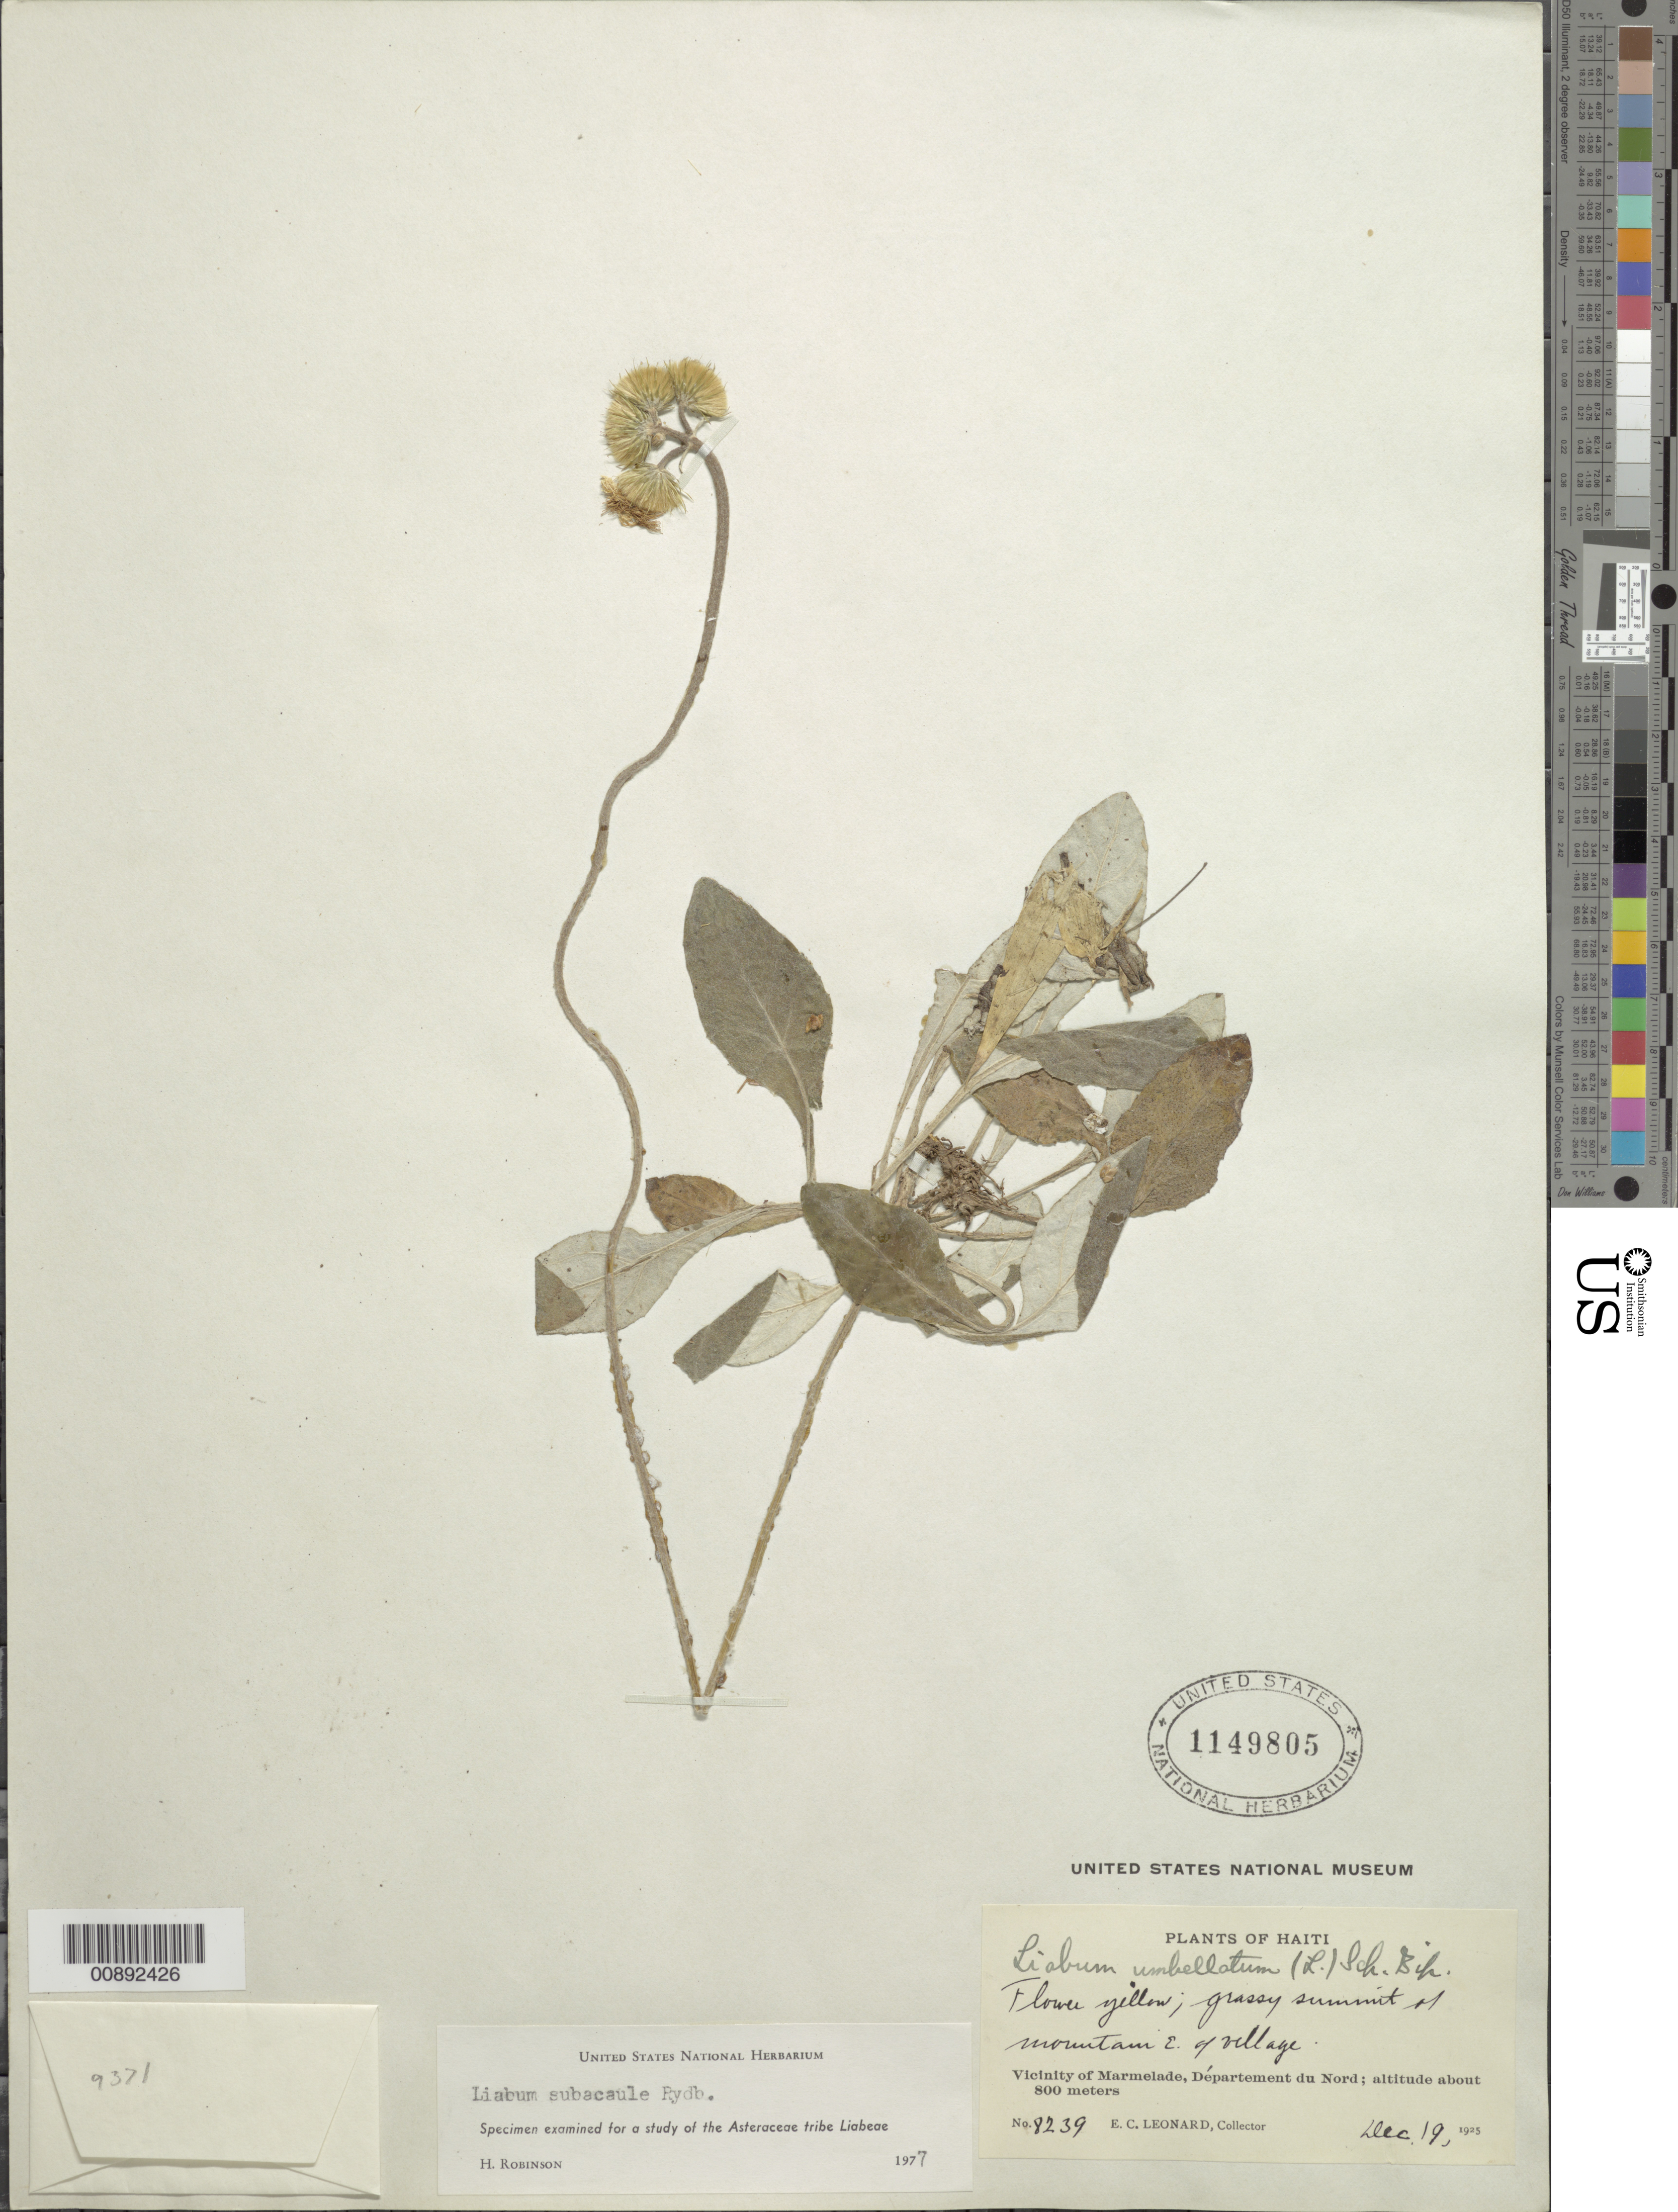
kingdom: Plantae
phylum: Tracheophyta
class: Magnoliopsida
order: Asterales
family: Asteraceae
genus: Liabum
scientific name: Liabum subacaule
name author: Rydb.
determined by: Robinson, Harold E., (US)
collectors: E. C. Leonard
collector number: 8239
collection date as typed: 19 December 1925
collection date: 1925-12-19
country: Haiti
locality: Marmelade vicinity, Departement du Nord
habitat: Grassy summit of mountain E of village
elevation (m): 800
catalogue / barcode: US 1149805